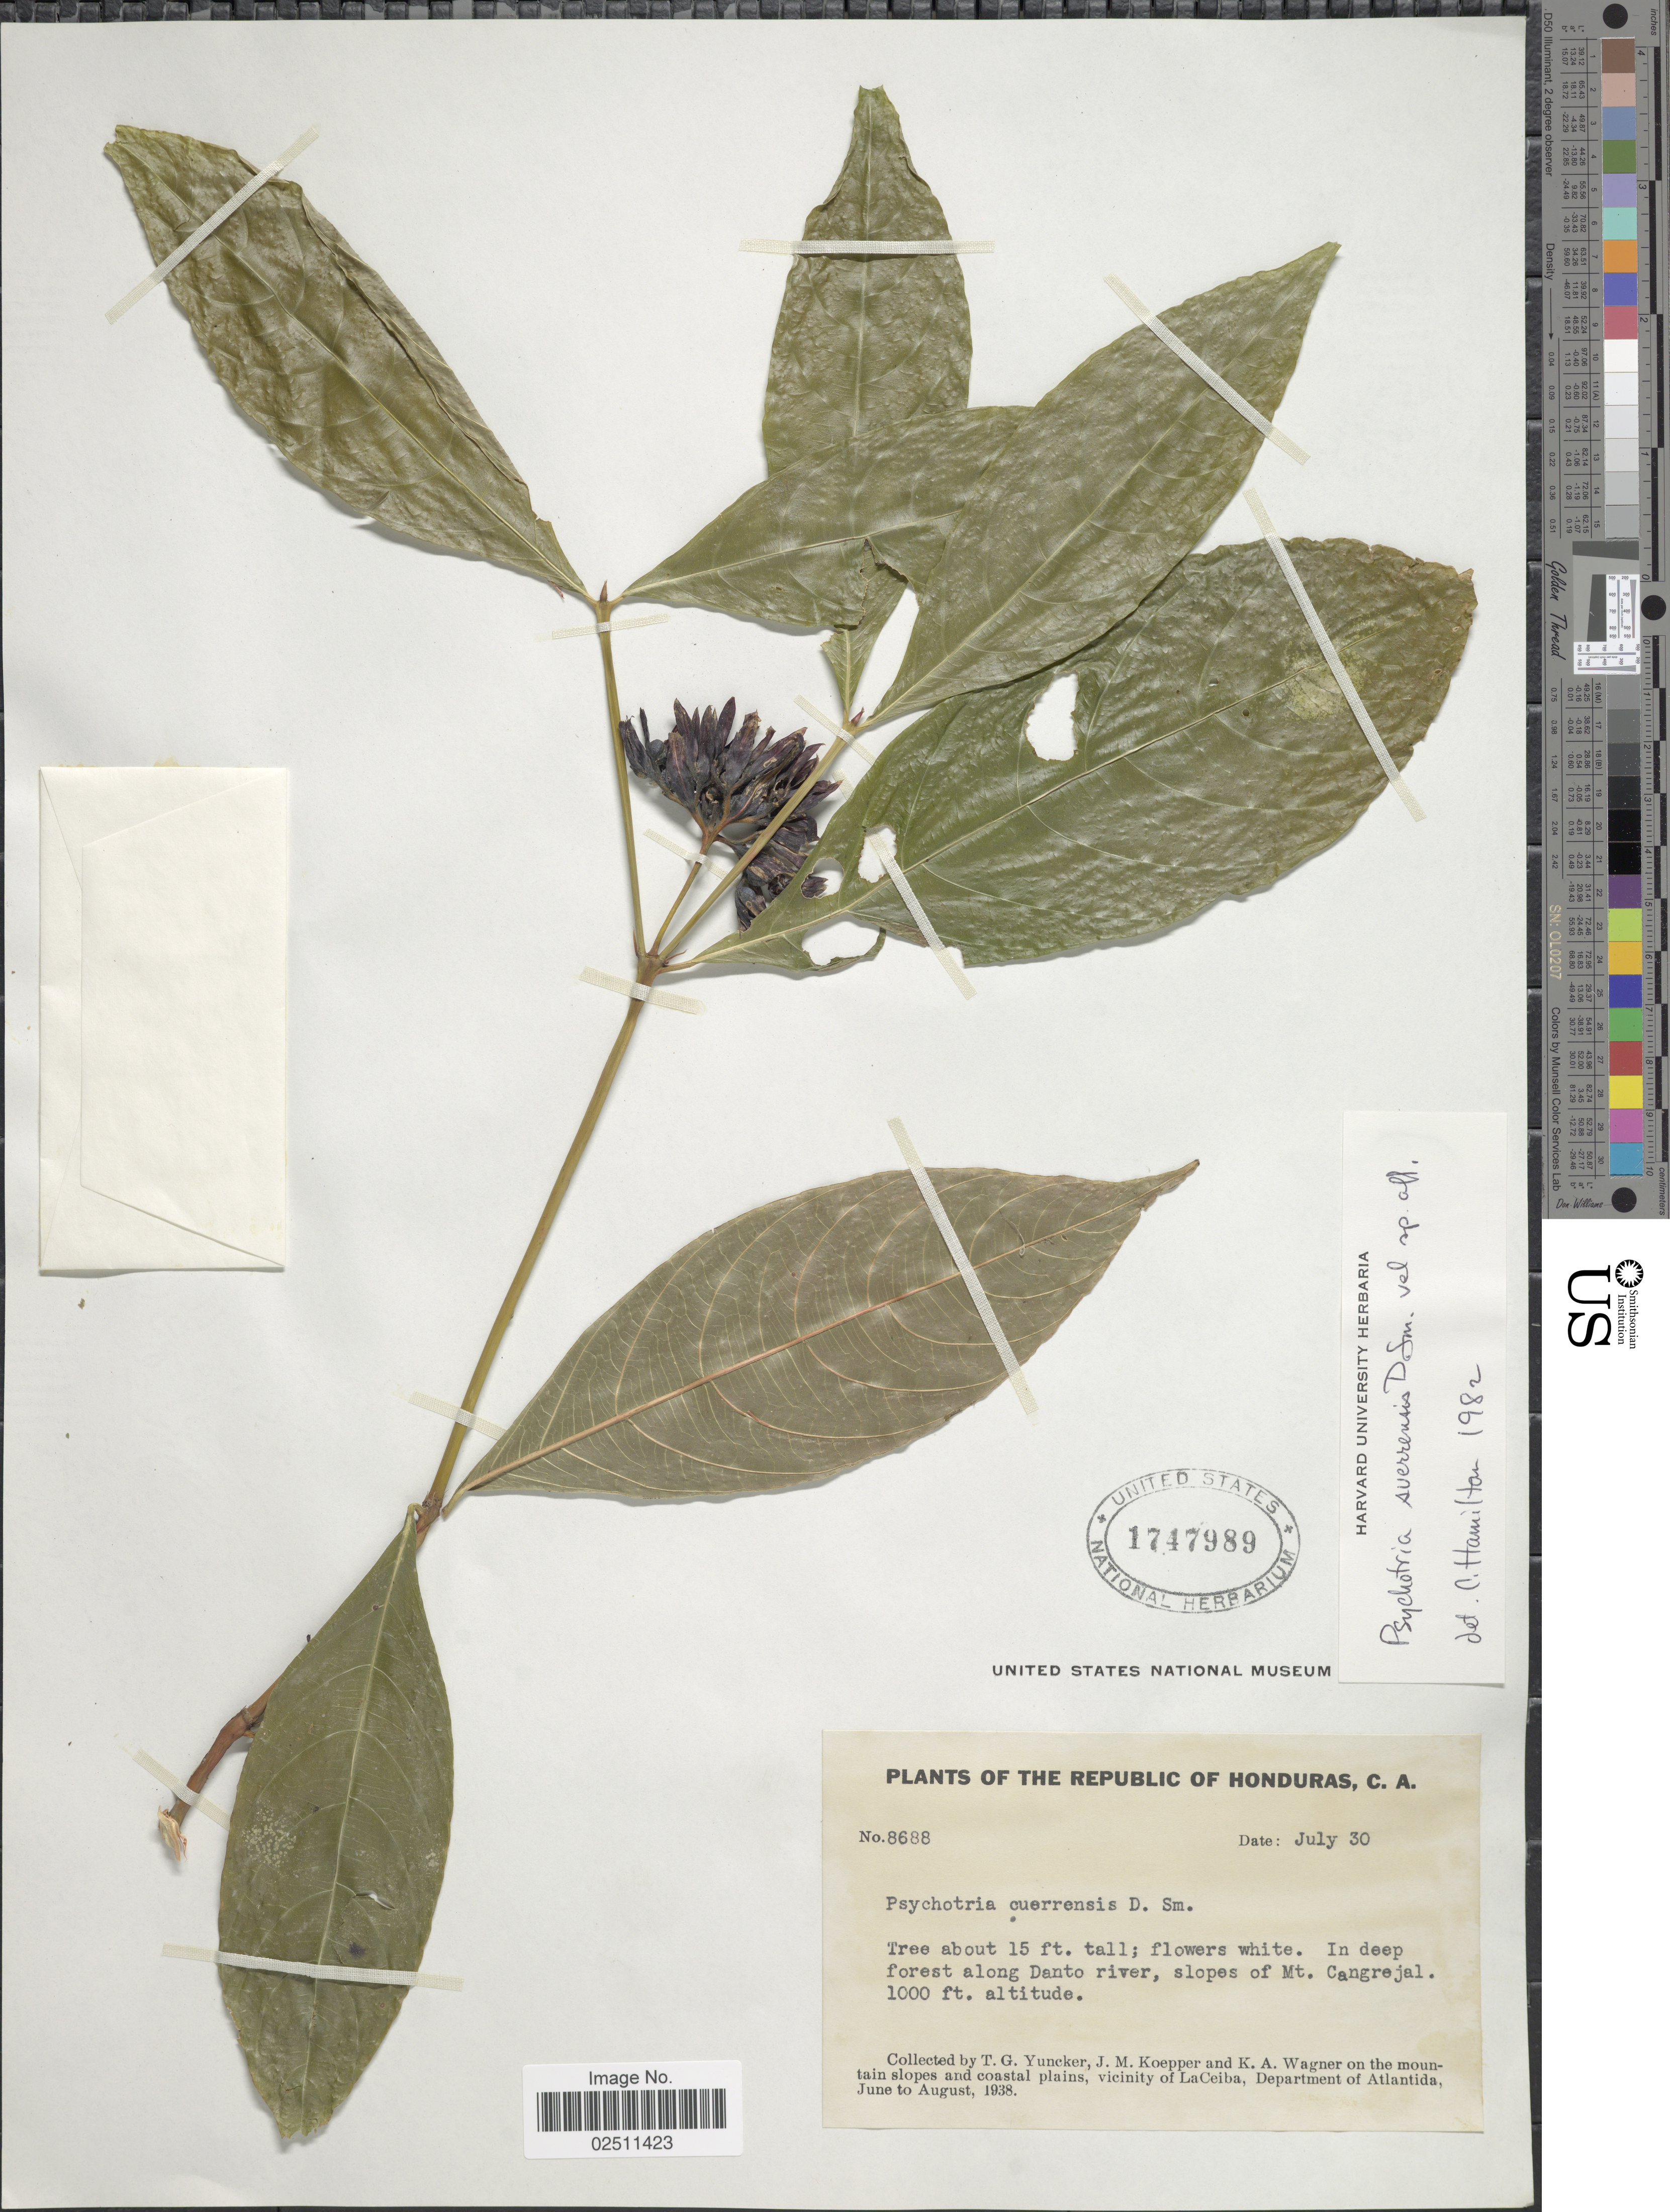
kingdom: Plantae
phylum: Tracheophyta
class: Magnoliopsida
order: Gentianales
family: Rubiaceae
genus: Psychotria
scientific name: Psychotria suerrensis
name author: Donn. Sm.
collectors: T. G. Yuncker, J. M. Koepper & K. A. Wagner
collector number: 8688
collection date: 1938-07-30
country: Honduras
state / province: Atlántida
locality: In deep forest along Danto river, slopes of Mt. Cangrejal, on the mountain slopes and coastal plains, vicinity of La Ceiba, Department of Atlantida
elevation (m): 305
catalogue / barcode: US 1747989